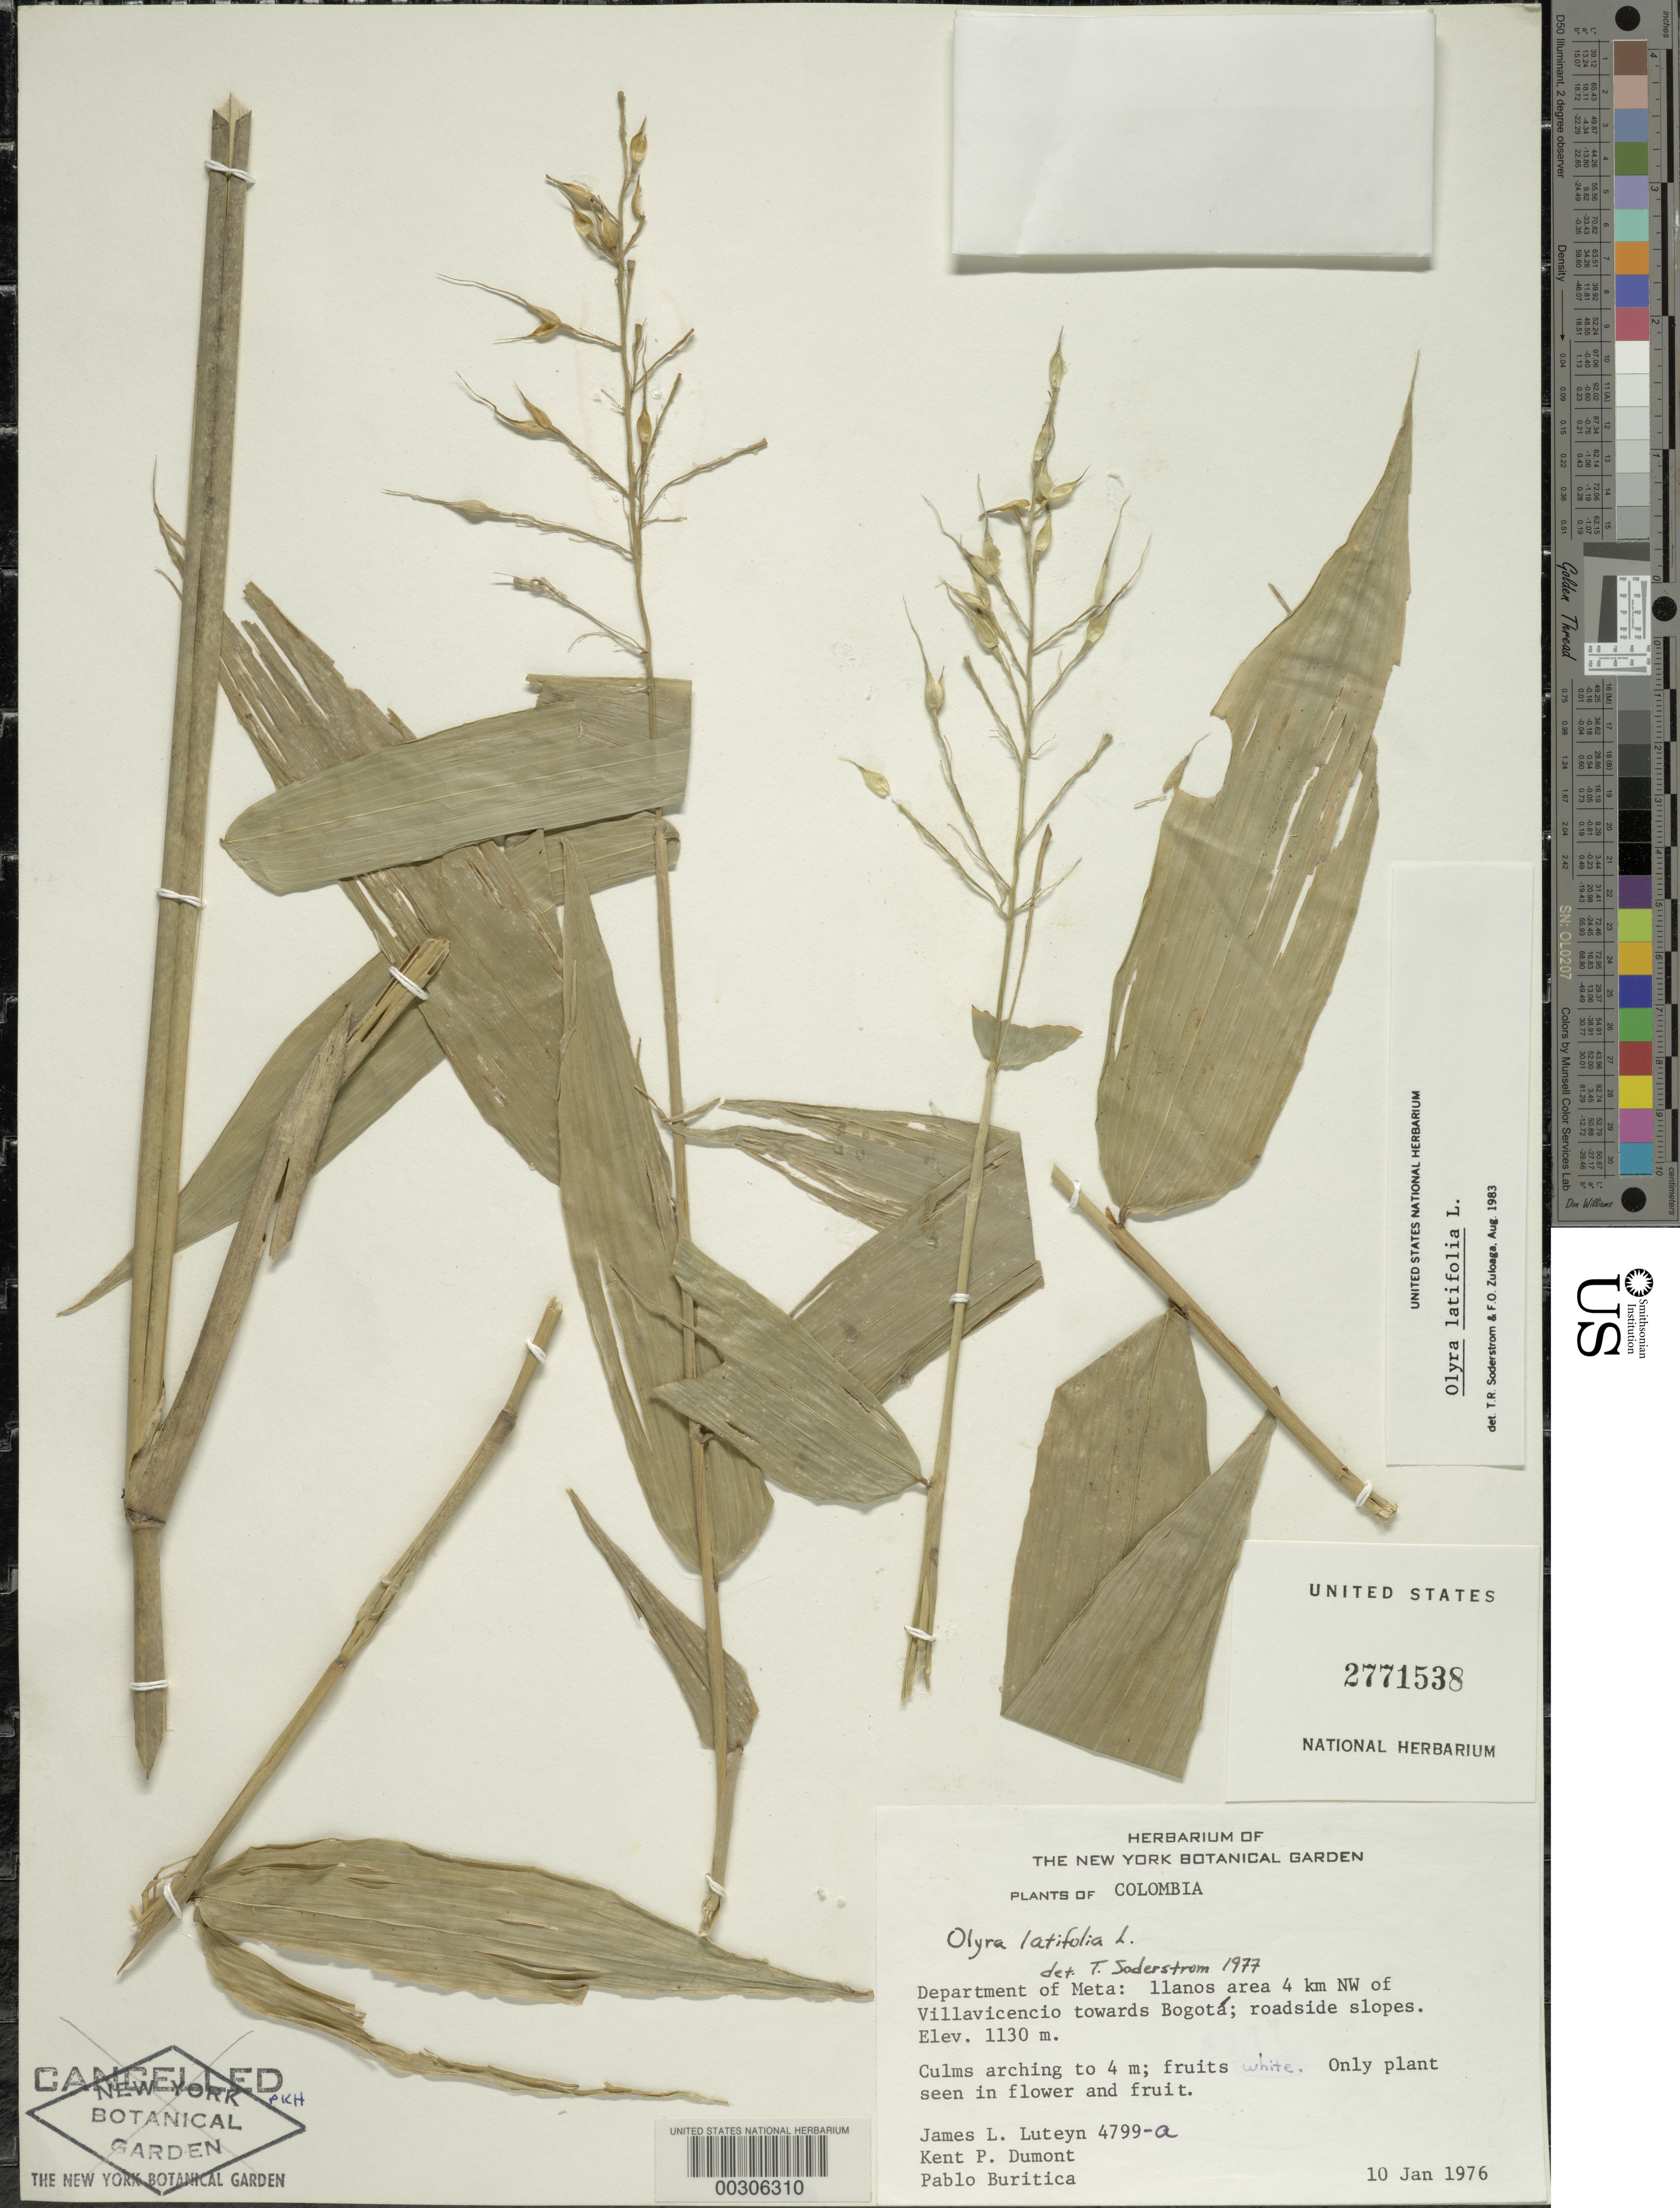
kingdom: Plantae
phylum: Tracheophyta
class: Liliopsida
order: Poales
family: Poaceae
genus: Olyra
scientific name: Olyra latifolia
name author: L.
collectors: J. L. Luteyn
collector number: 4799 A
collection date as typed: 10 Jan 1976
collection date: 1976-01-10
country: Colombia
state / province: Meta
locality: Villa Vicencia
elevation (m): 1130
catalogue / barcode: US 2771538